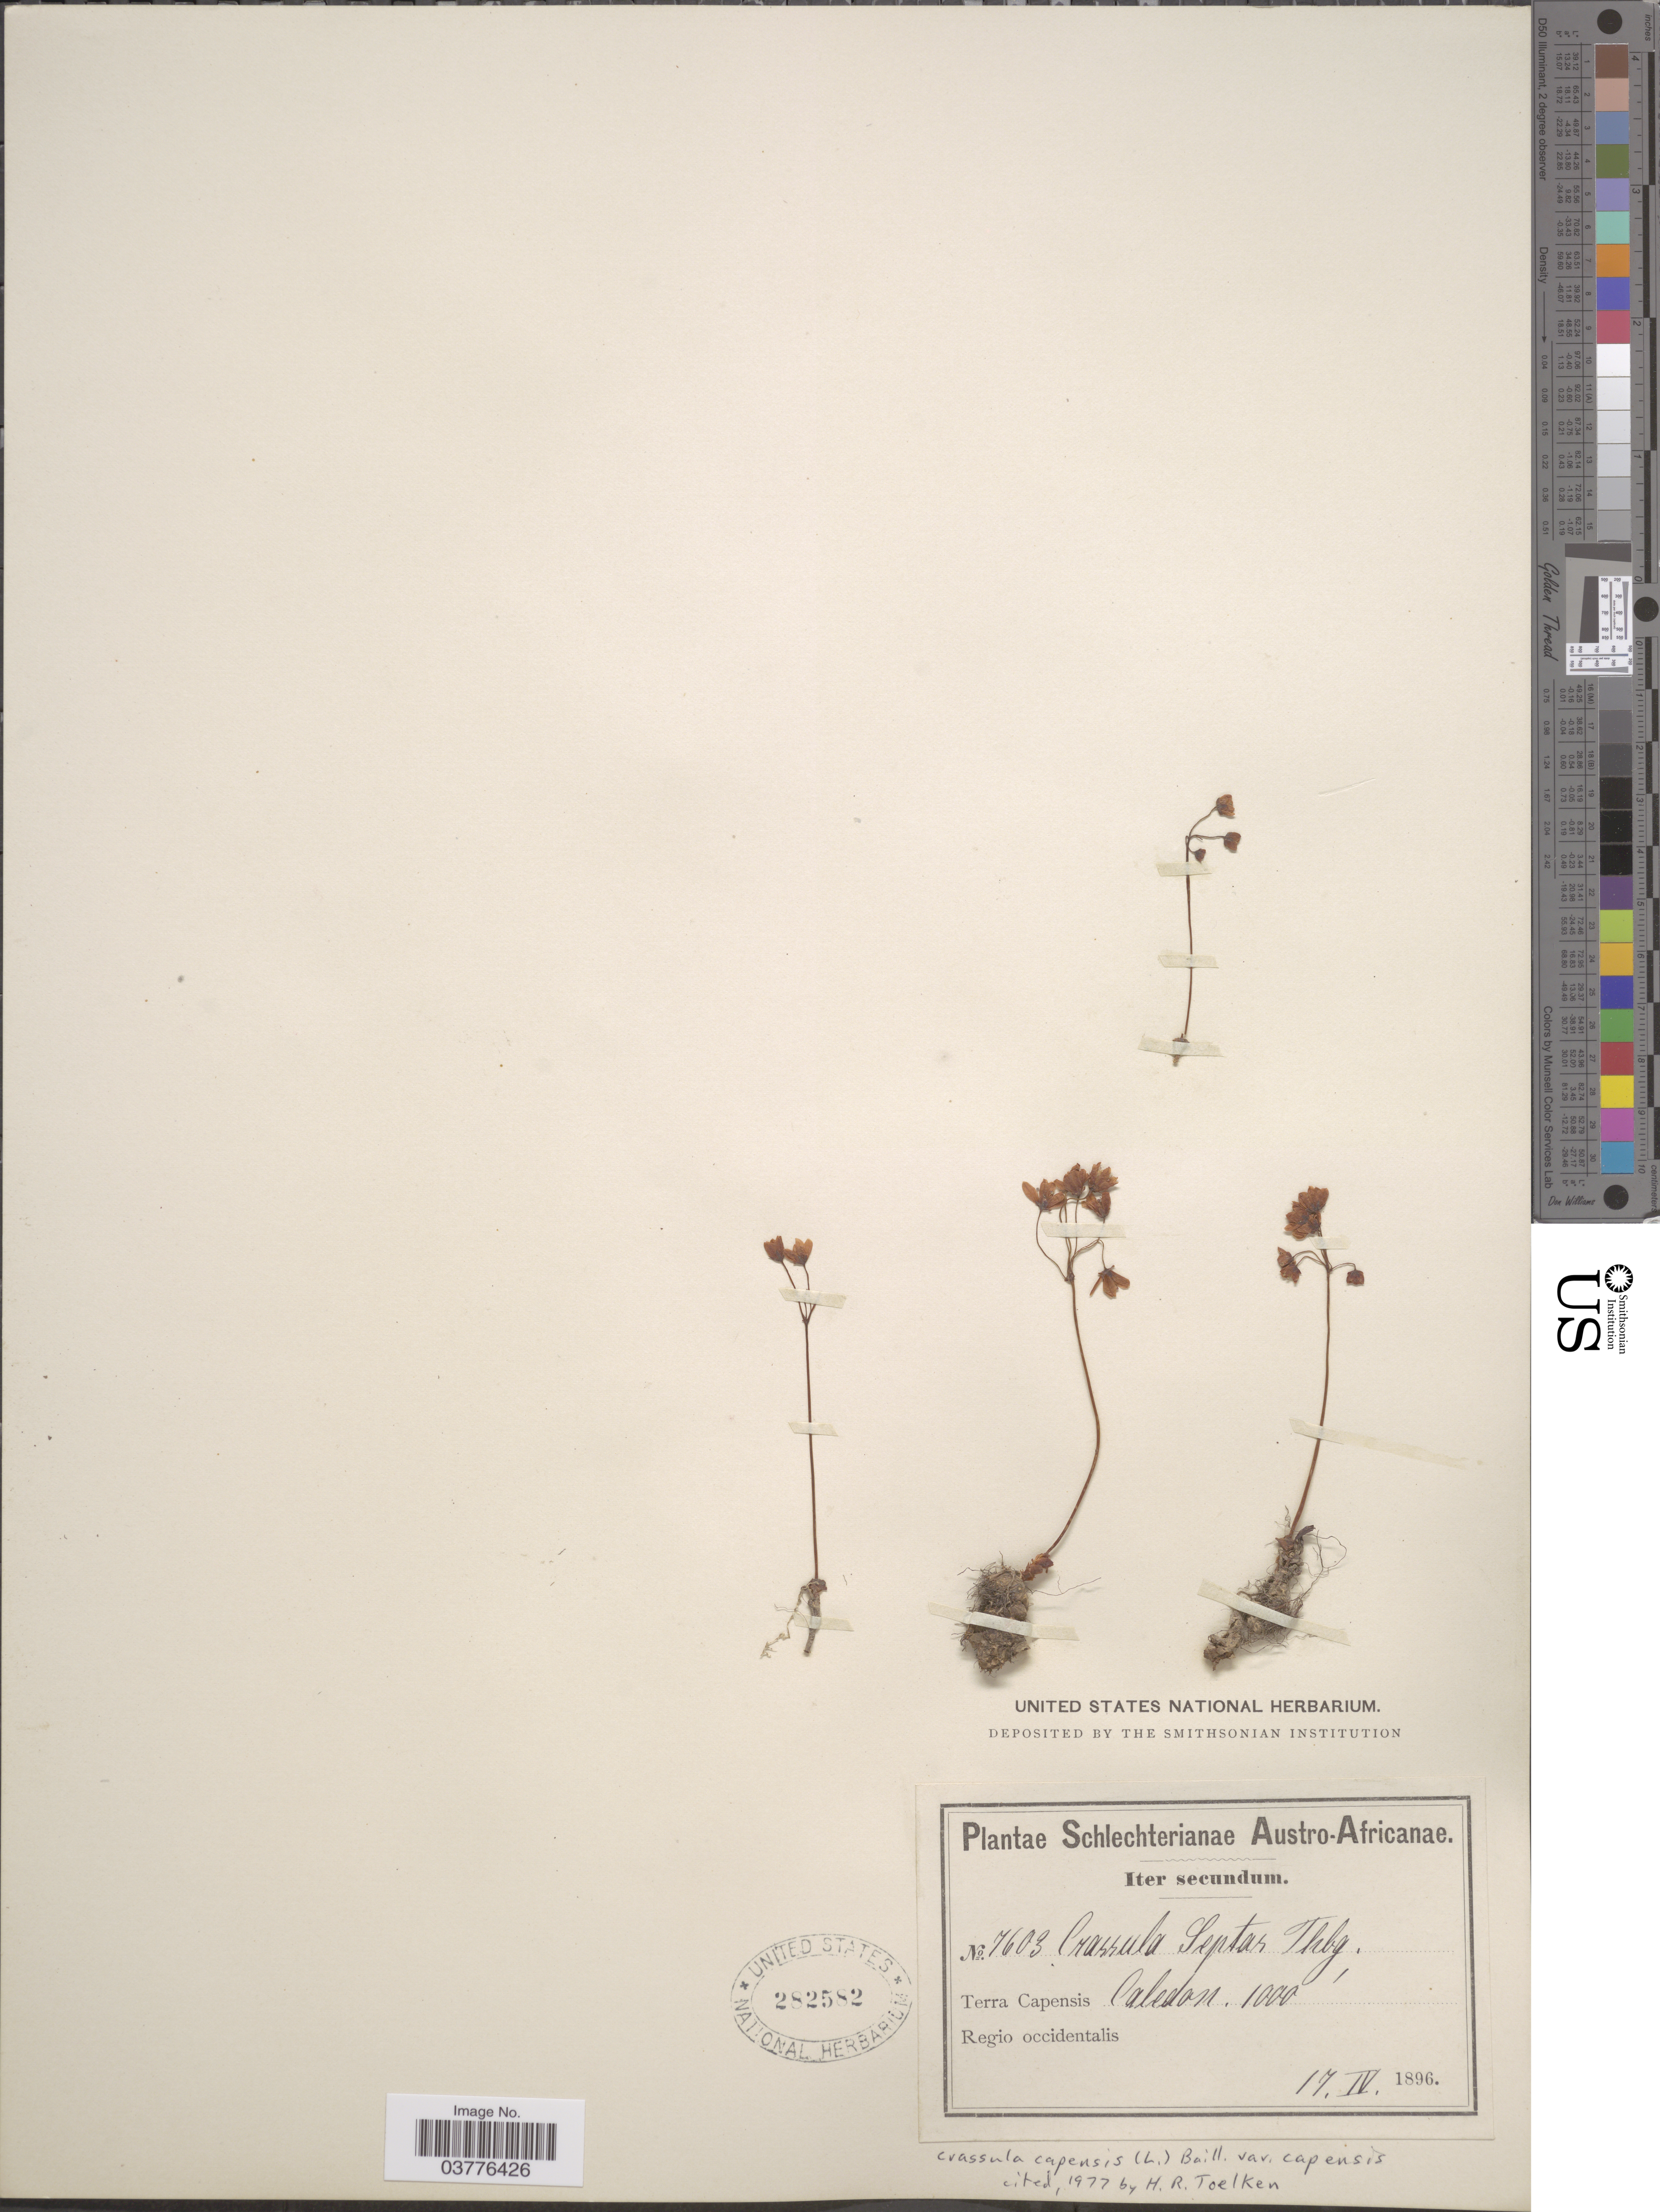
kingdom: Plantae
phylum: Tracheophyta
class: Magnoliopsida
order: Saxifragales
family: Crassulaceae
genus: Crassula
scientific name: Crassula capensis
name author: (L.) Baill.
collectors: Schlechter, --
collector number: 7603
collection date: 1896-04-17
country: South Africa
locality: Austro-Africanae. Terra Capensis. Caledon. Regio occidentalis.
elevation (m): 305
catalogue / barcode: US 282582